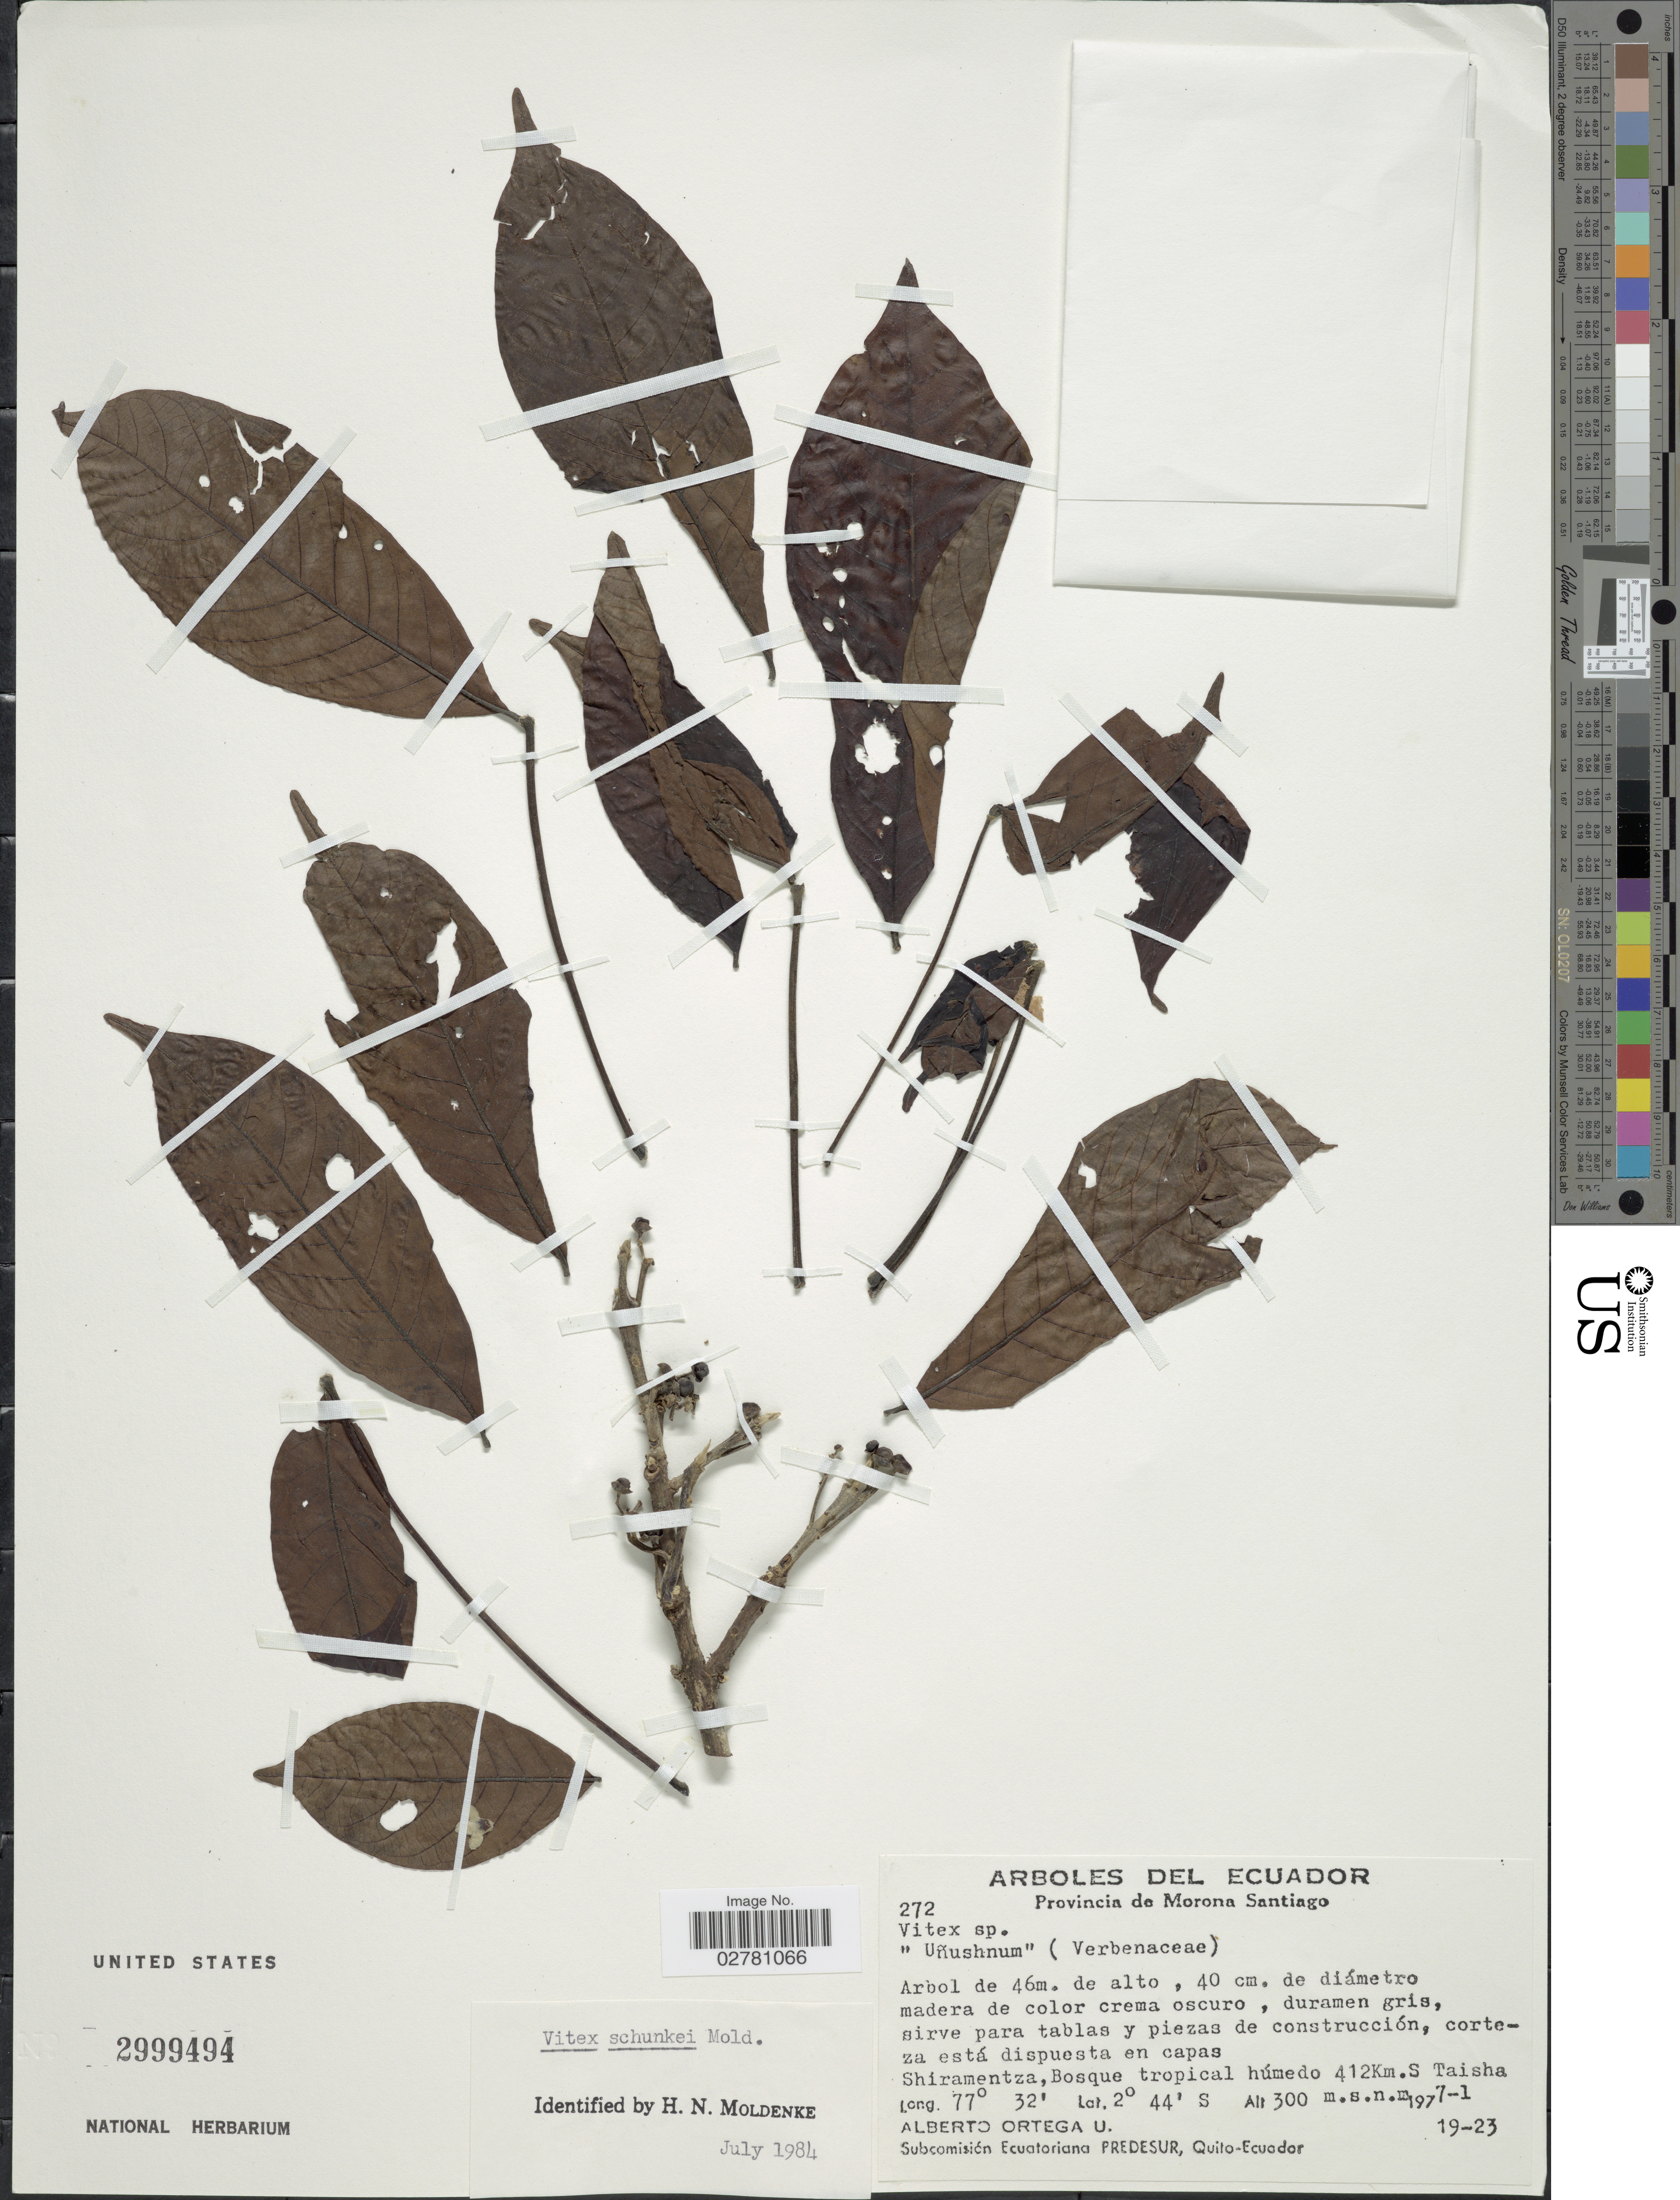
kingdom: Plantae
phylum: Tracheophyta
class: Magnoliopsida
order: Lamiales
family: Lamiaceae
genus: Vitex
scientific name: Vitex schunkei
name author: Moldenke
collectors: A. T. Ortega U.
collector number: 272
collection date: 1923-01-07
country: Ecuador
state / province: Morona-Santiago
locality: Shiramentza, Bosque tropical húmedo 412Km. S Taisha.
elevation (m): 300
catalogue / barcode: US 2999494